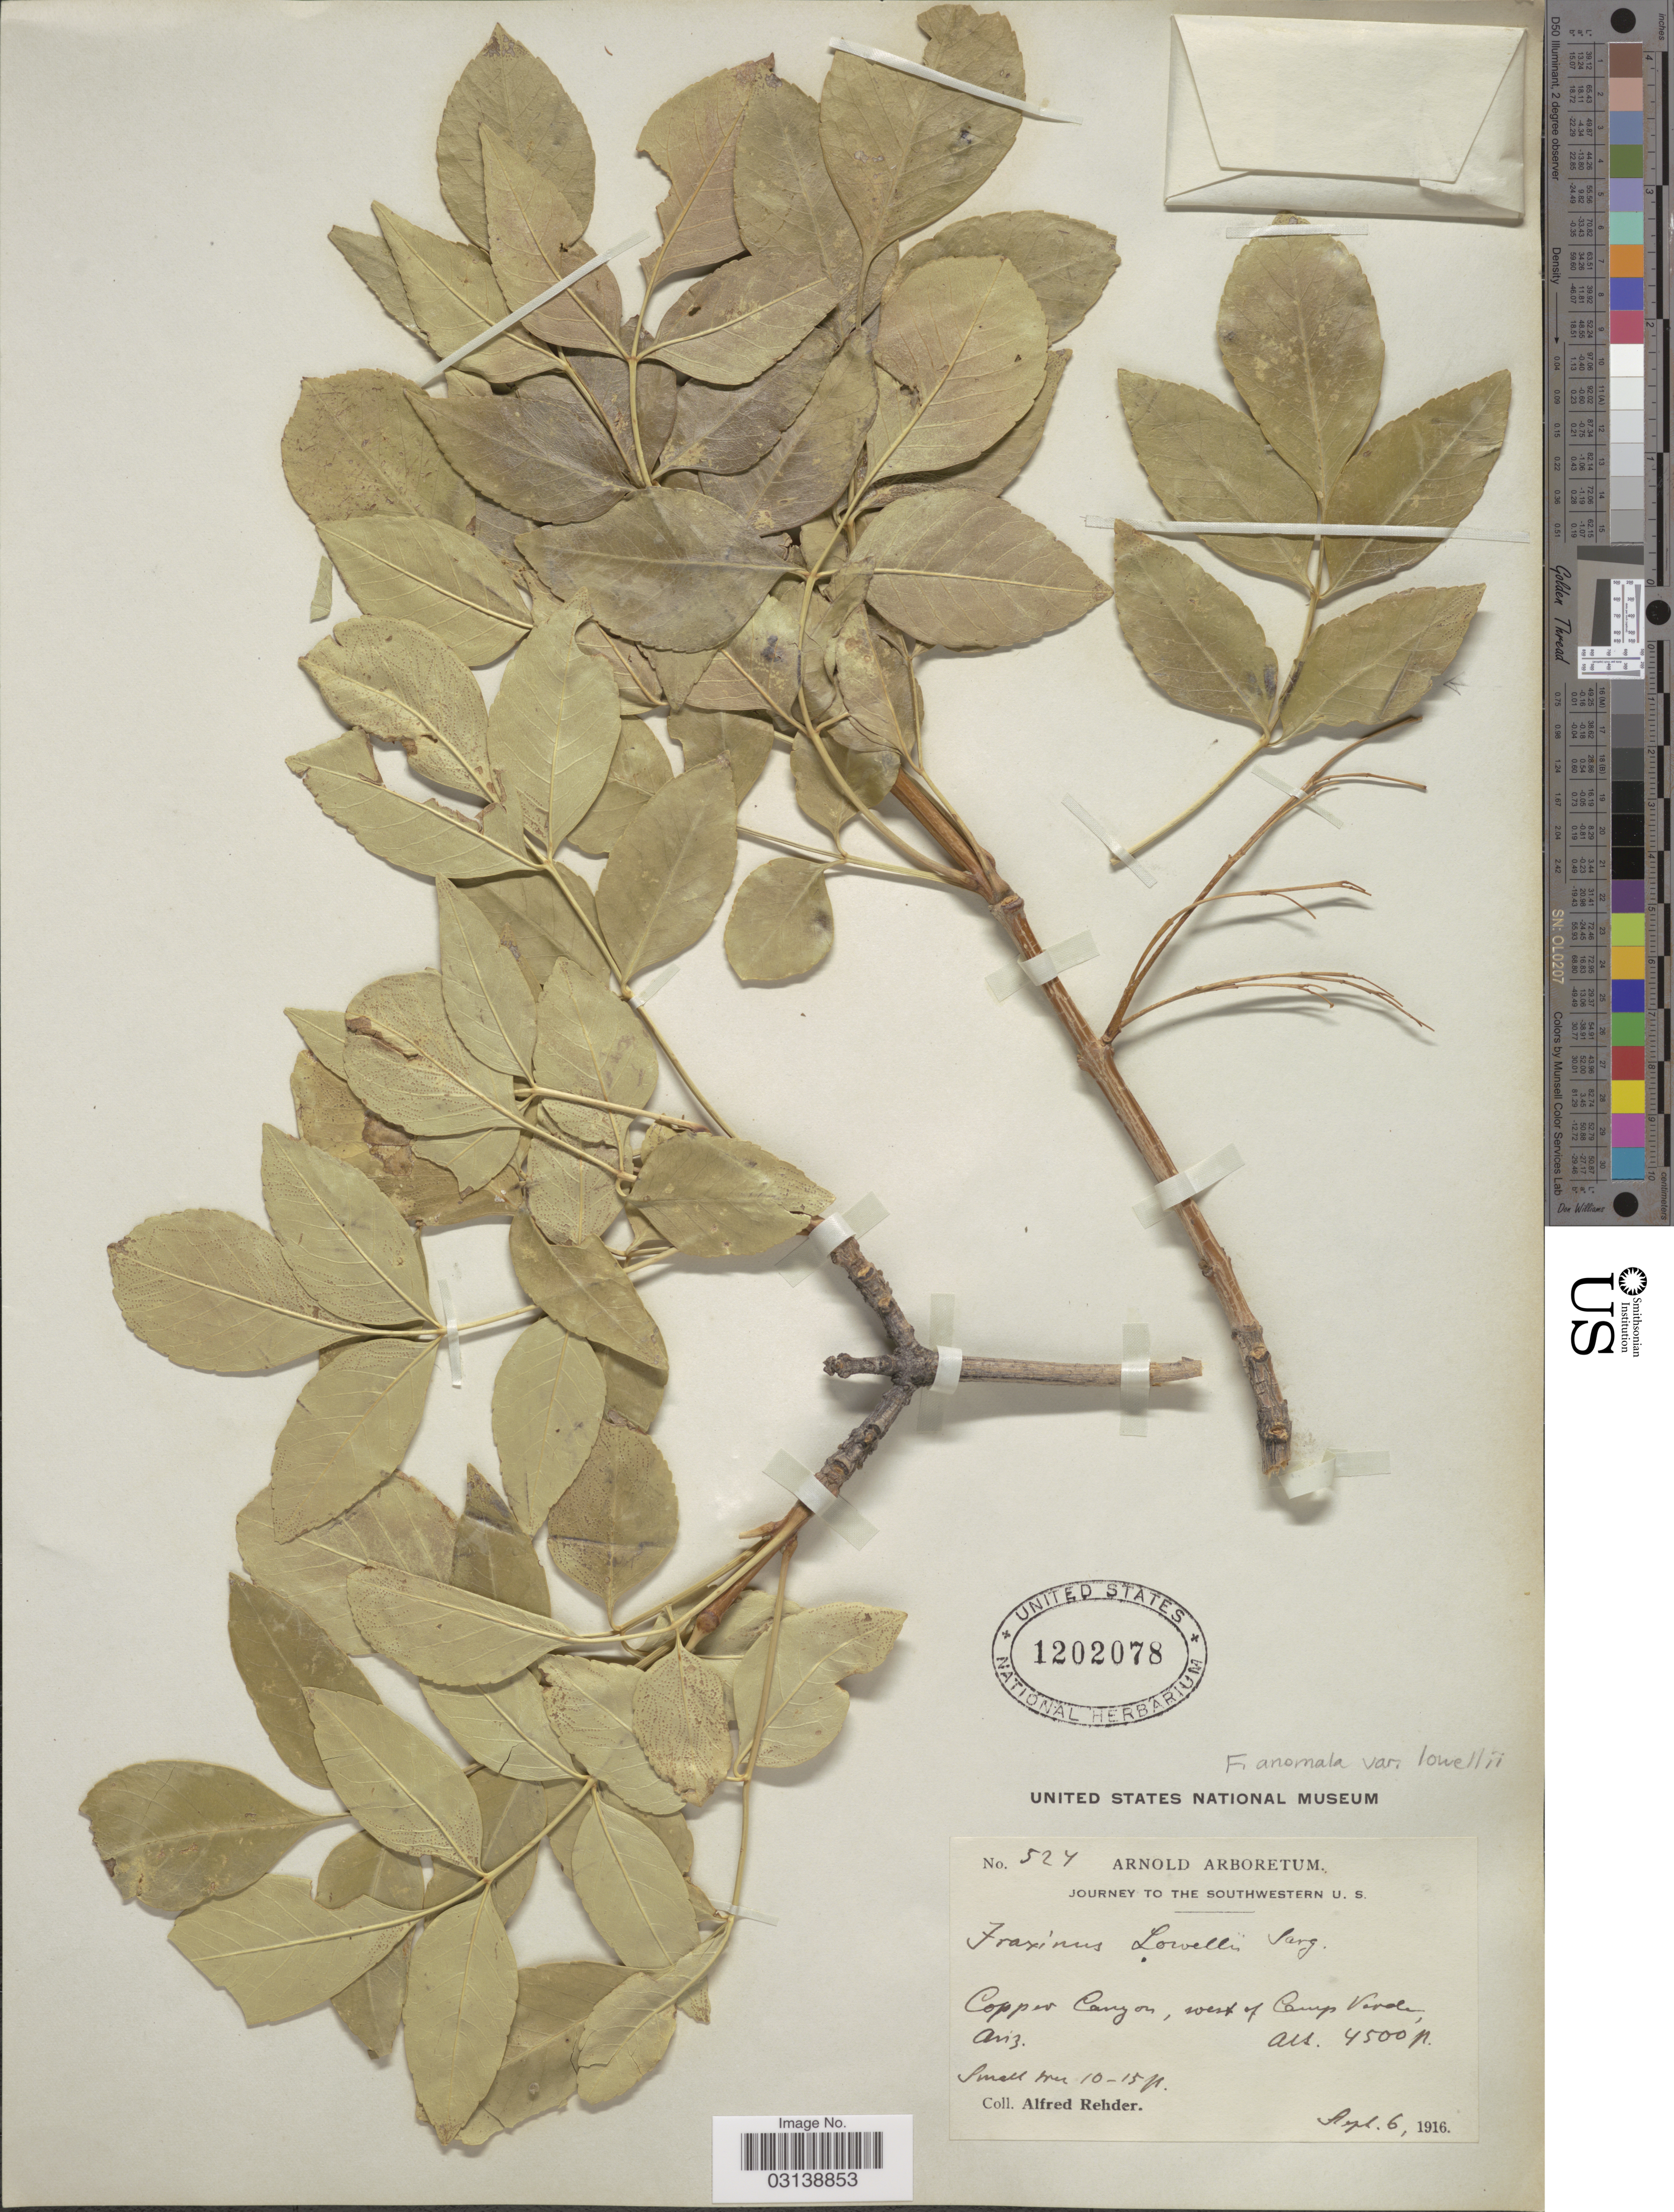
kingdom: Plantae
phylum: Tracheophyta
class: Magnoliopsida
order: Lamiales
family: Oleaceae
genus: Fraxinus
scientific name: Fraxinus lowellii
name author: Sarg. in Rehder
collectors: A. Rehder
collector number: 524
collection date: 1916-09-06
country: United States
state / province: Arizona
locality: Copper Canyon, west of Camp Verde.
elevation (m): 1372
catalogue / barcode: US 1202078